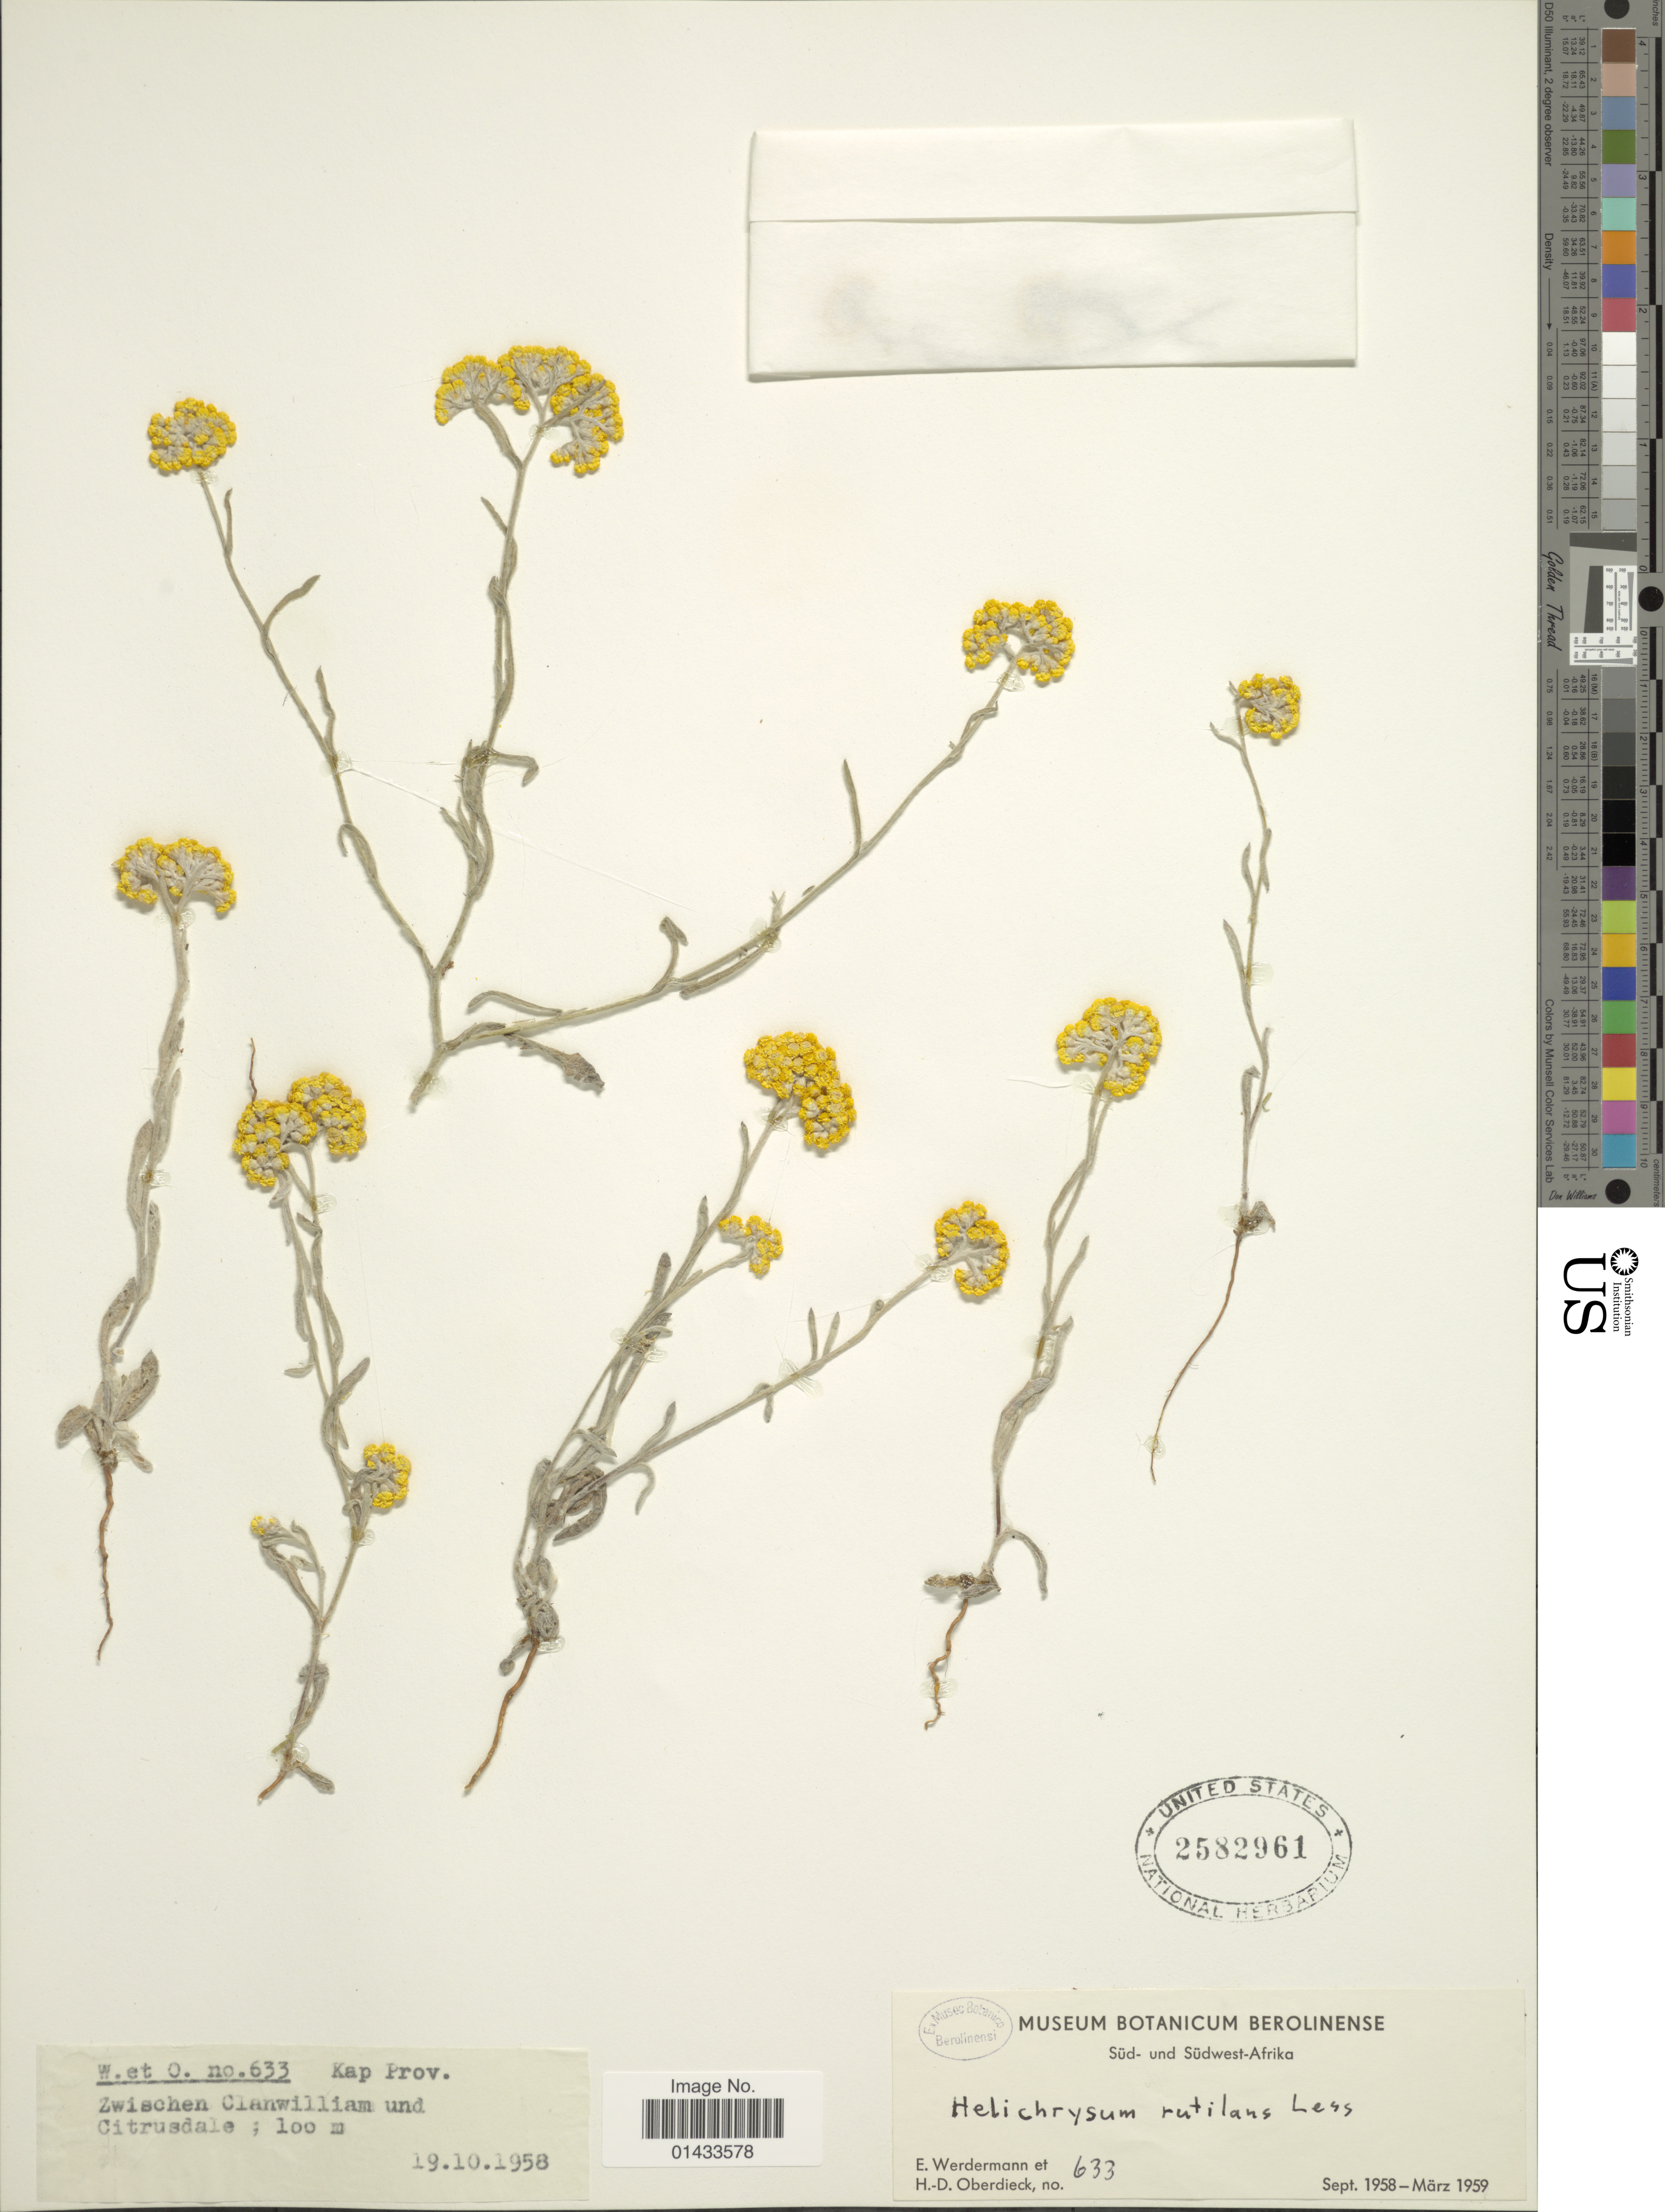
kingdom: Plantae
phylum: Tracheophyta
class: Magnoliopsida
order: Asterales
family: Asteraceae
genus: Helichrysum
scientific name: Helichrysum rutilans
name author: (L.) D. Don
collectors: E. Werdermann & H. Oberdieck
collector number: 633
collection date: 1958-10-19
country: South Africa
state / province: Western Cape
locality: Kap Prov., Zwischen Clanwilliam und Citrusdale, Süd- und Südwest Afrika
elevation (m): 100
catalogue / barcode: US 2582961